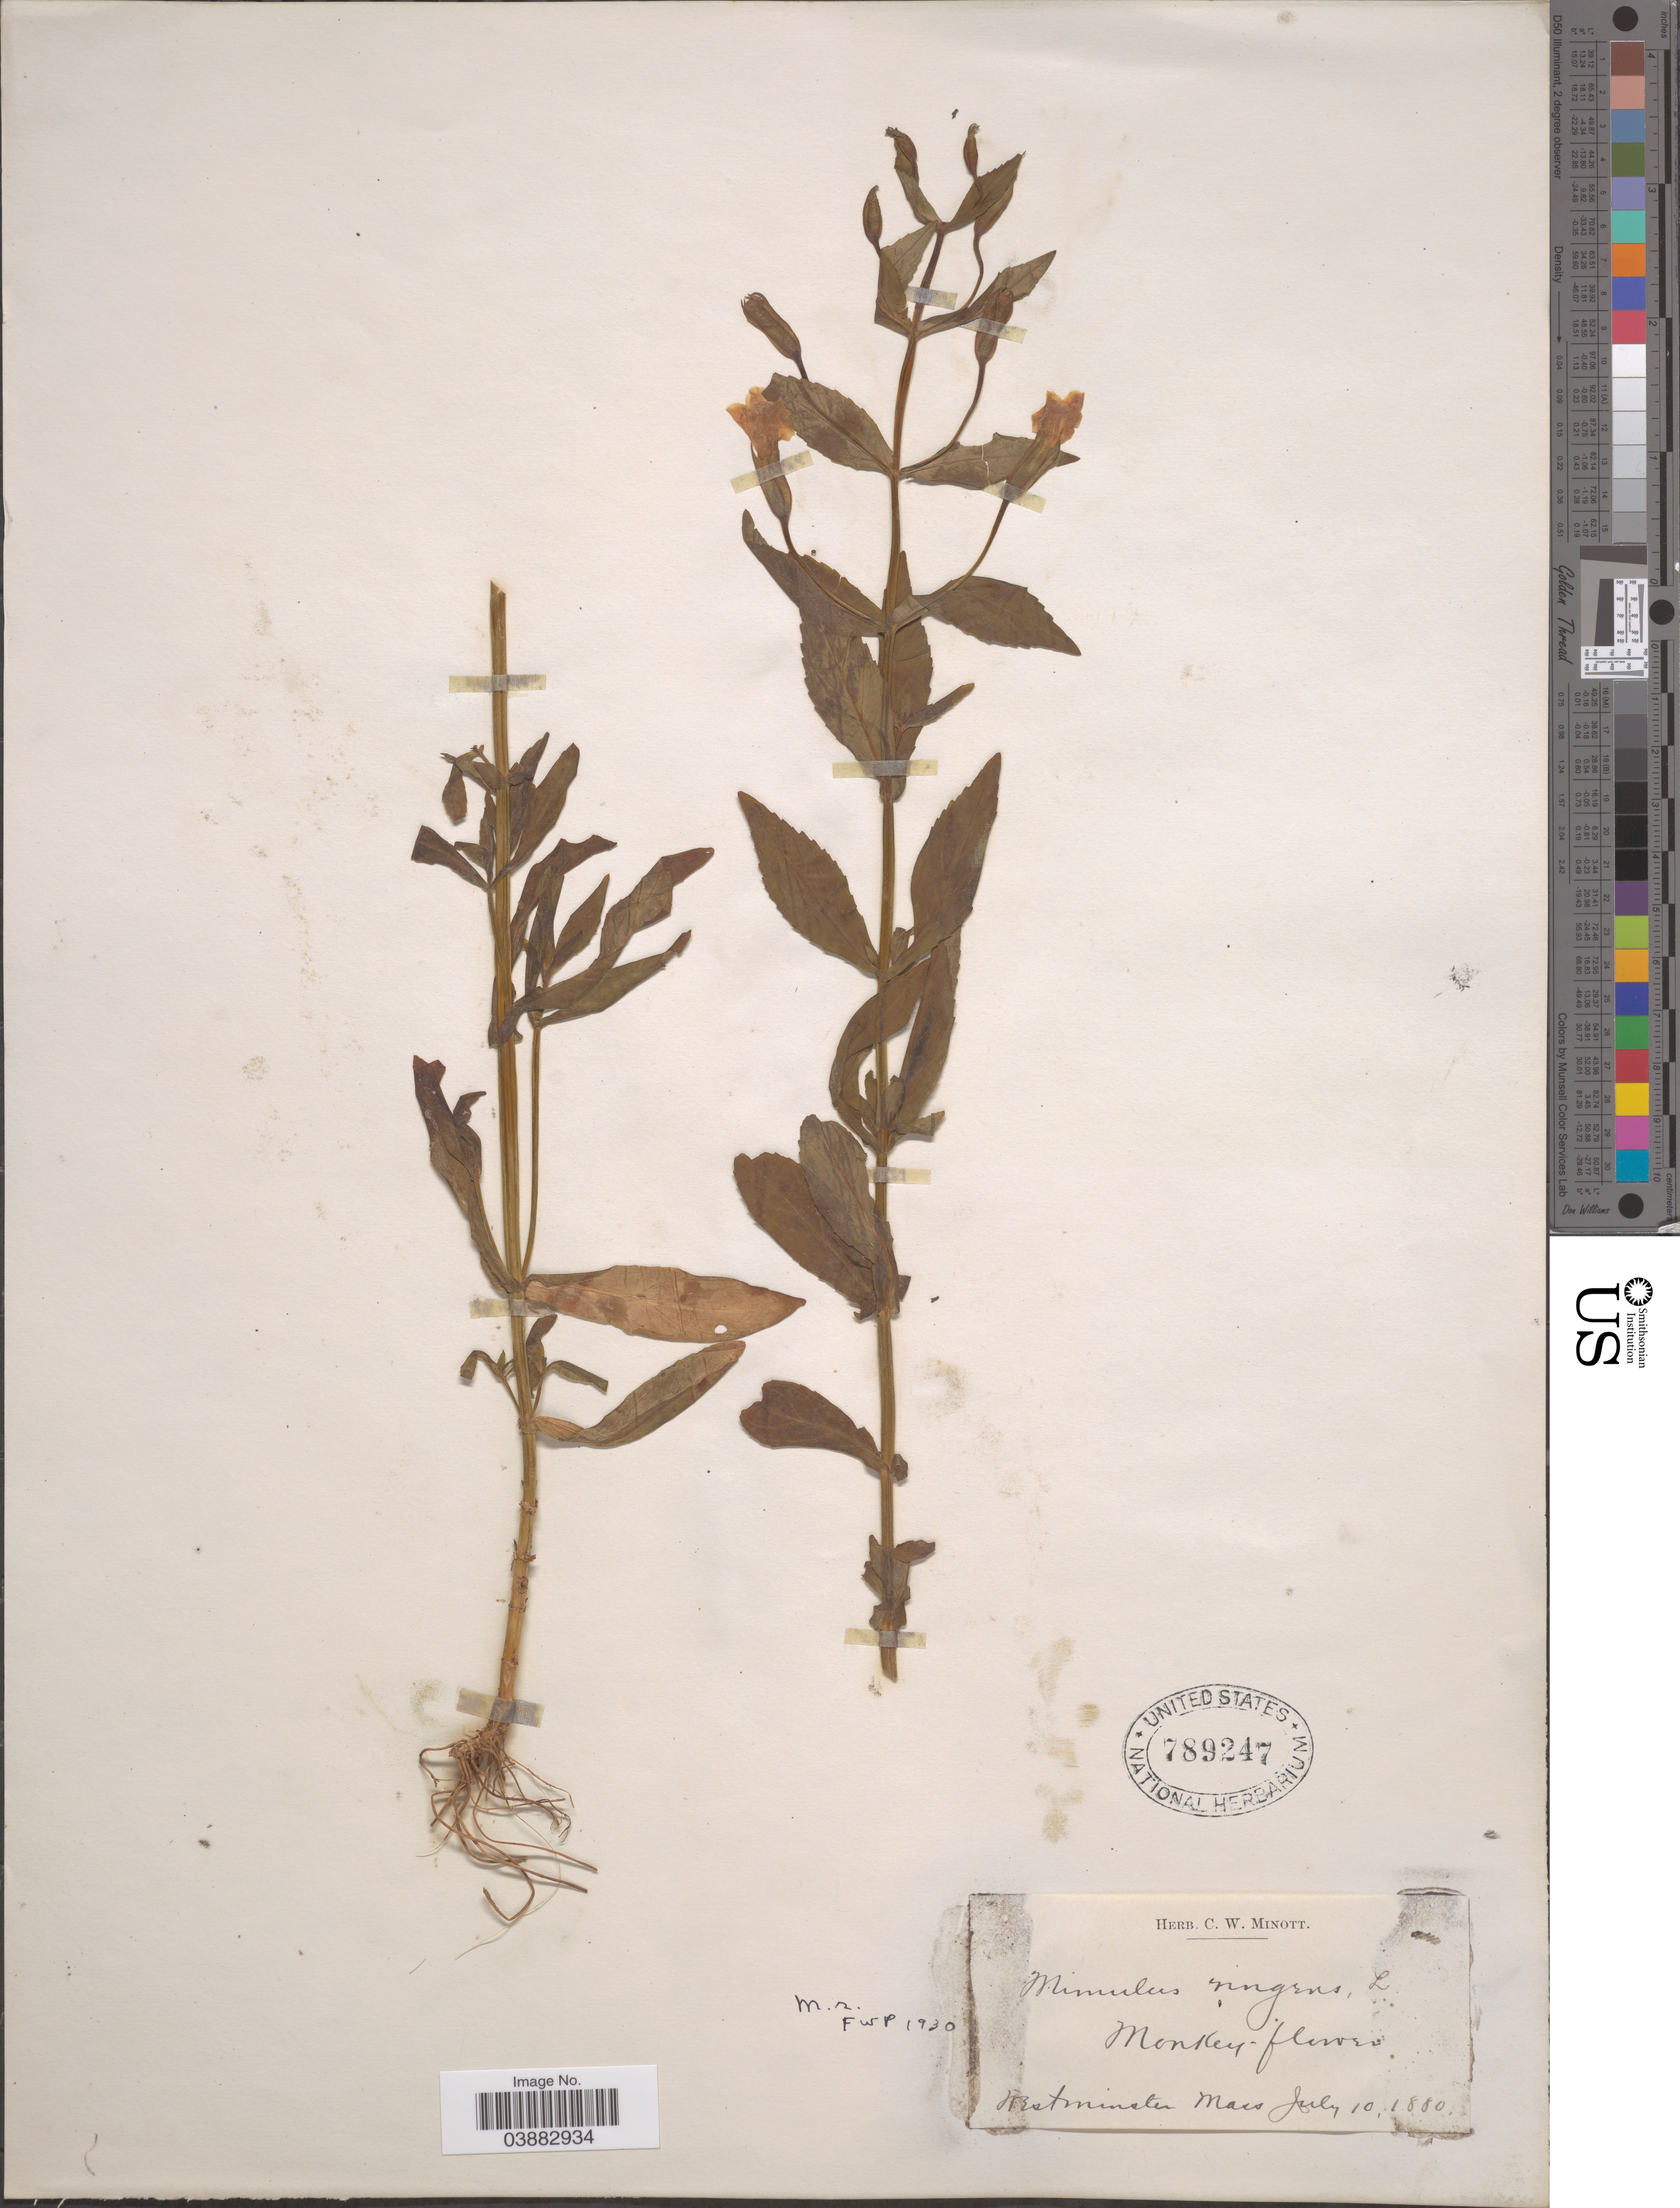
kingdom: Plantae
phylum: Tracheophyta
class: Magnoliopsida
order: Lamiales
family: Phrymaceae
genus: Mimulus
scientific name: Mimulus ringens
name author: L.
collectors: ex herb. C. W. Minott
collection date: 1880-07-10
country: United States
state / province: Massachusetts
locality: Westminster.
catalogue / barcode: US 789247